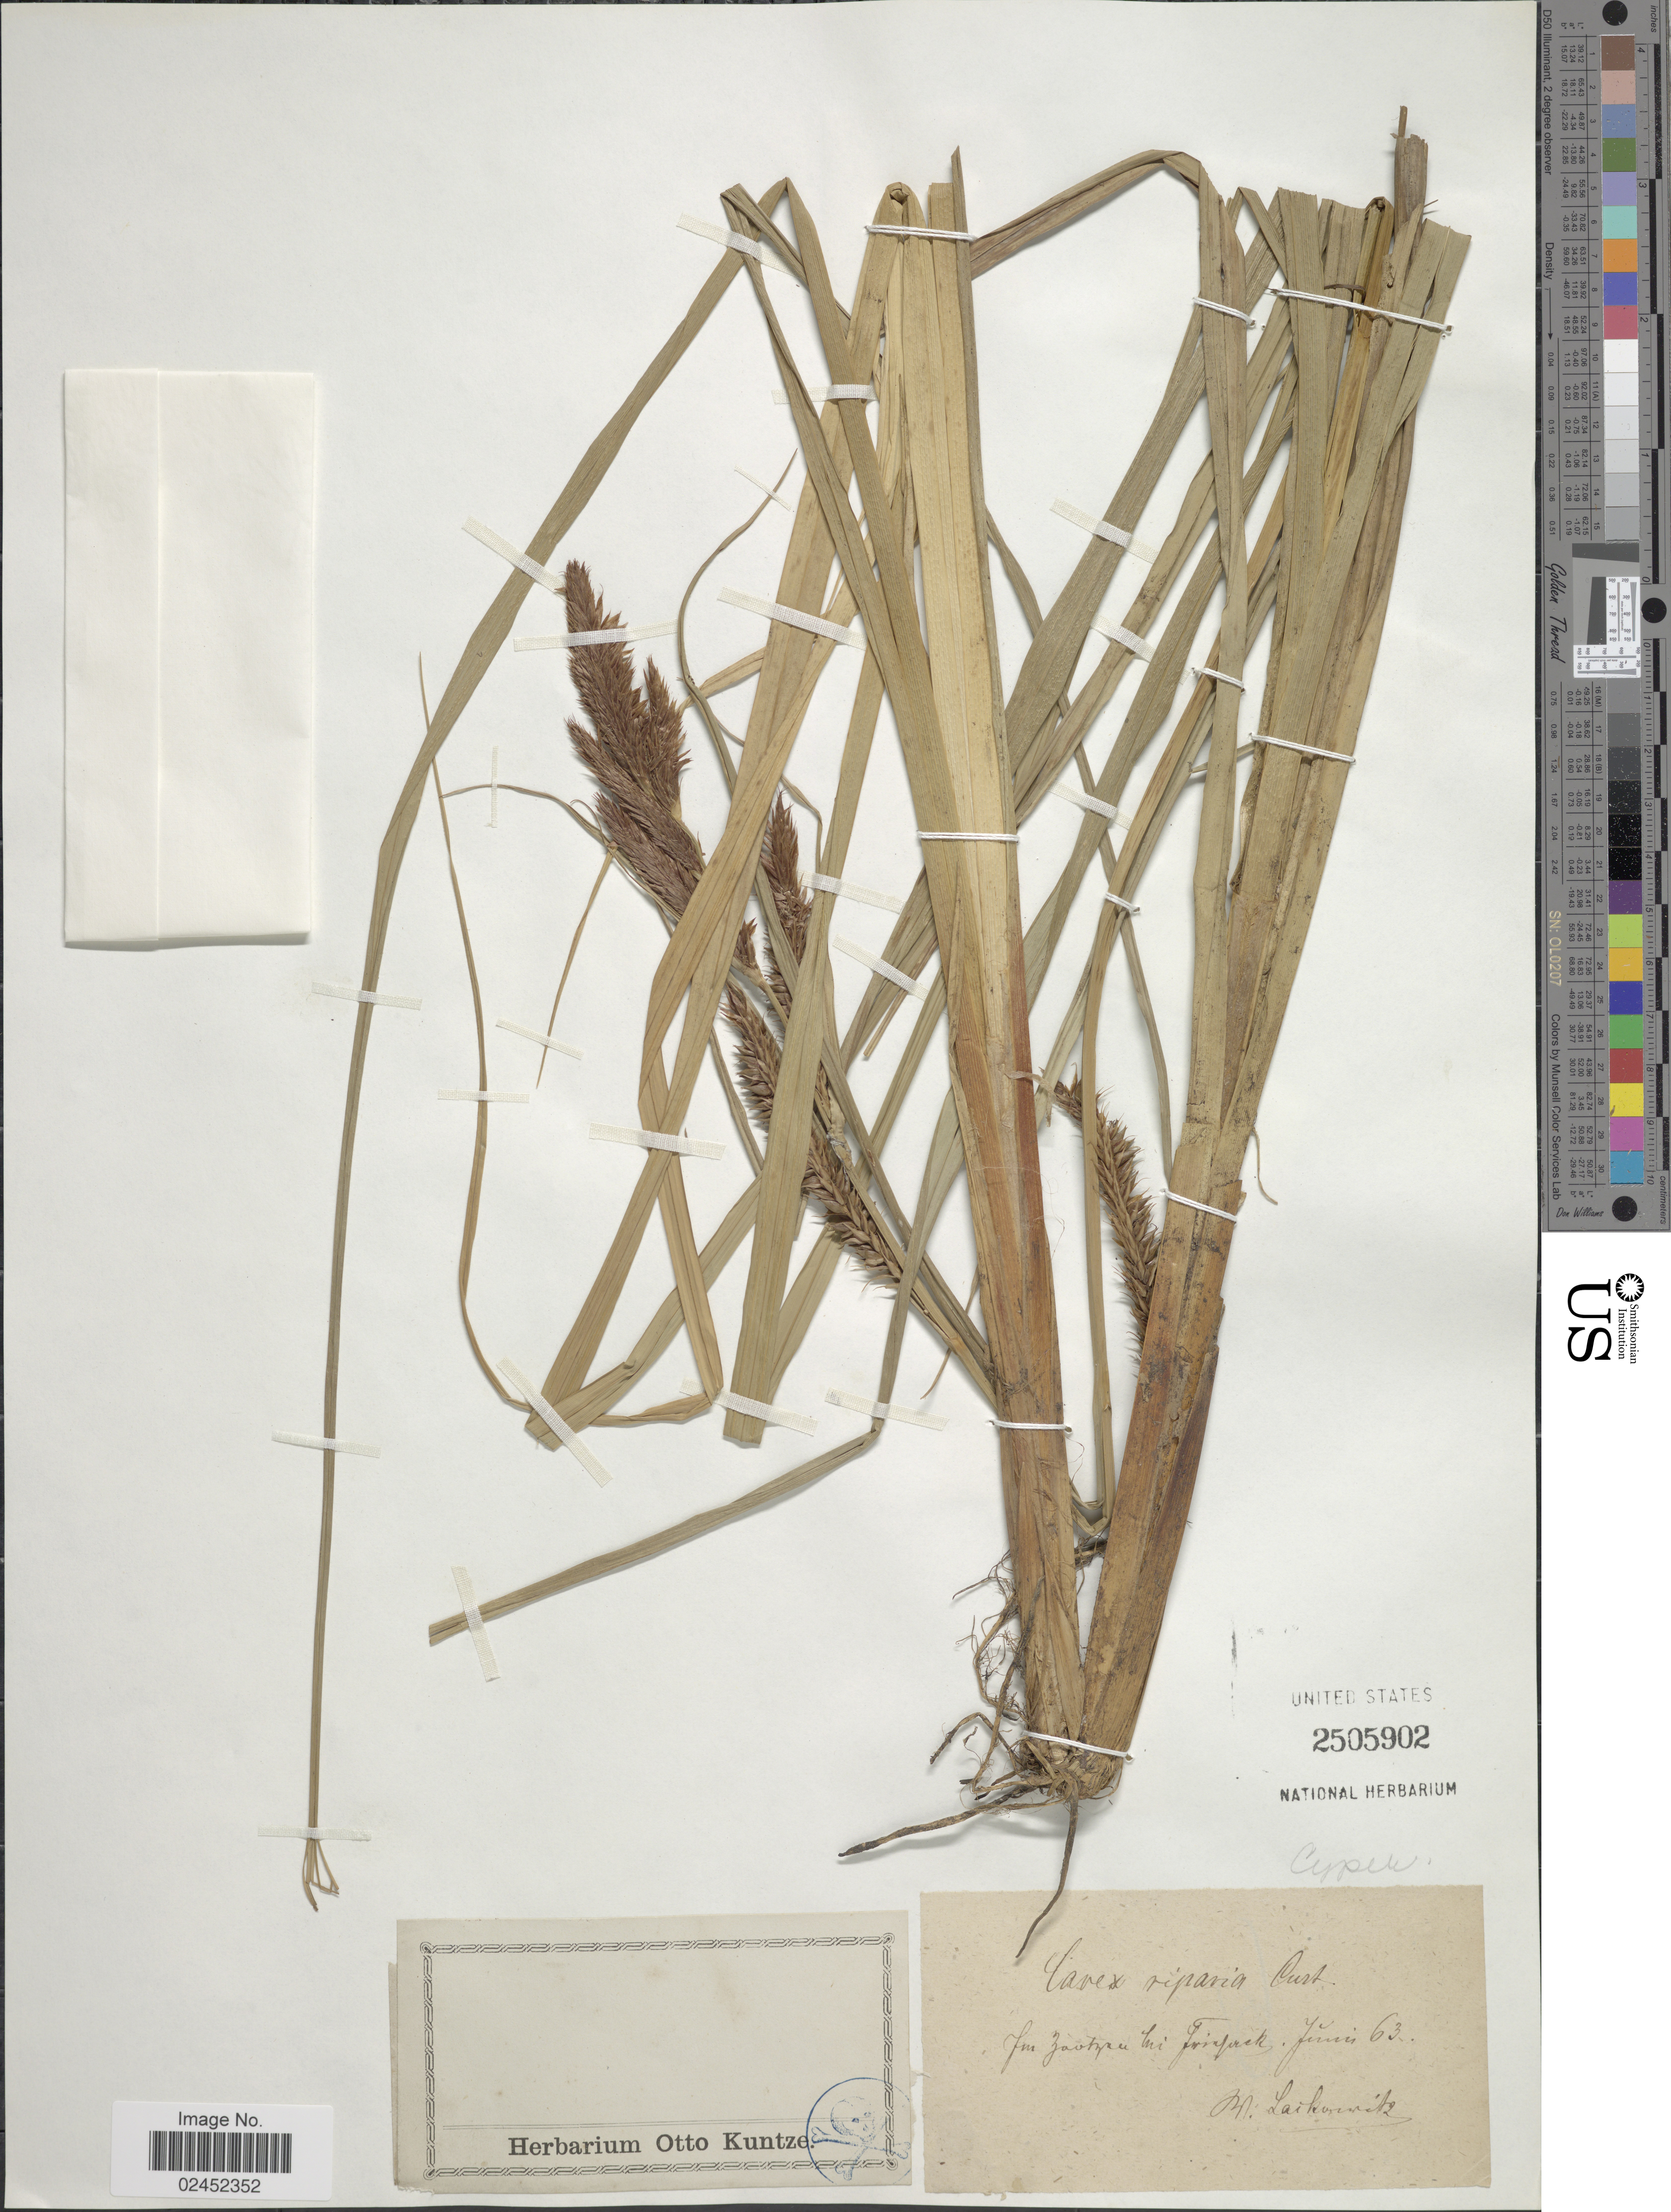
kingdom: Plantae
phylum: Tracheophyta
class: Liliopsida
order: Poales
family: Cyperaceae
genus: Carex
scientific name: Carex riparia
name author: Curtis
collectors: B. Lackosnitz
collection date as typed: Transcribed d/m/y: /6/63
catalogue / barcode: US 2505902